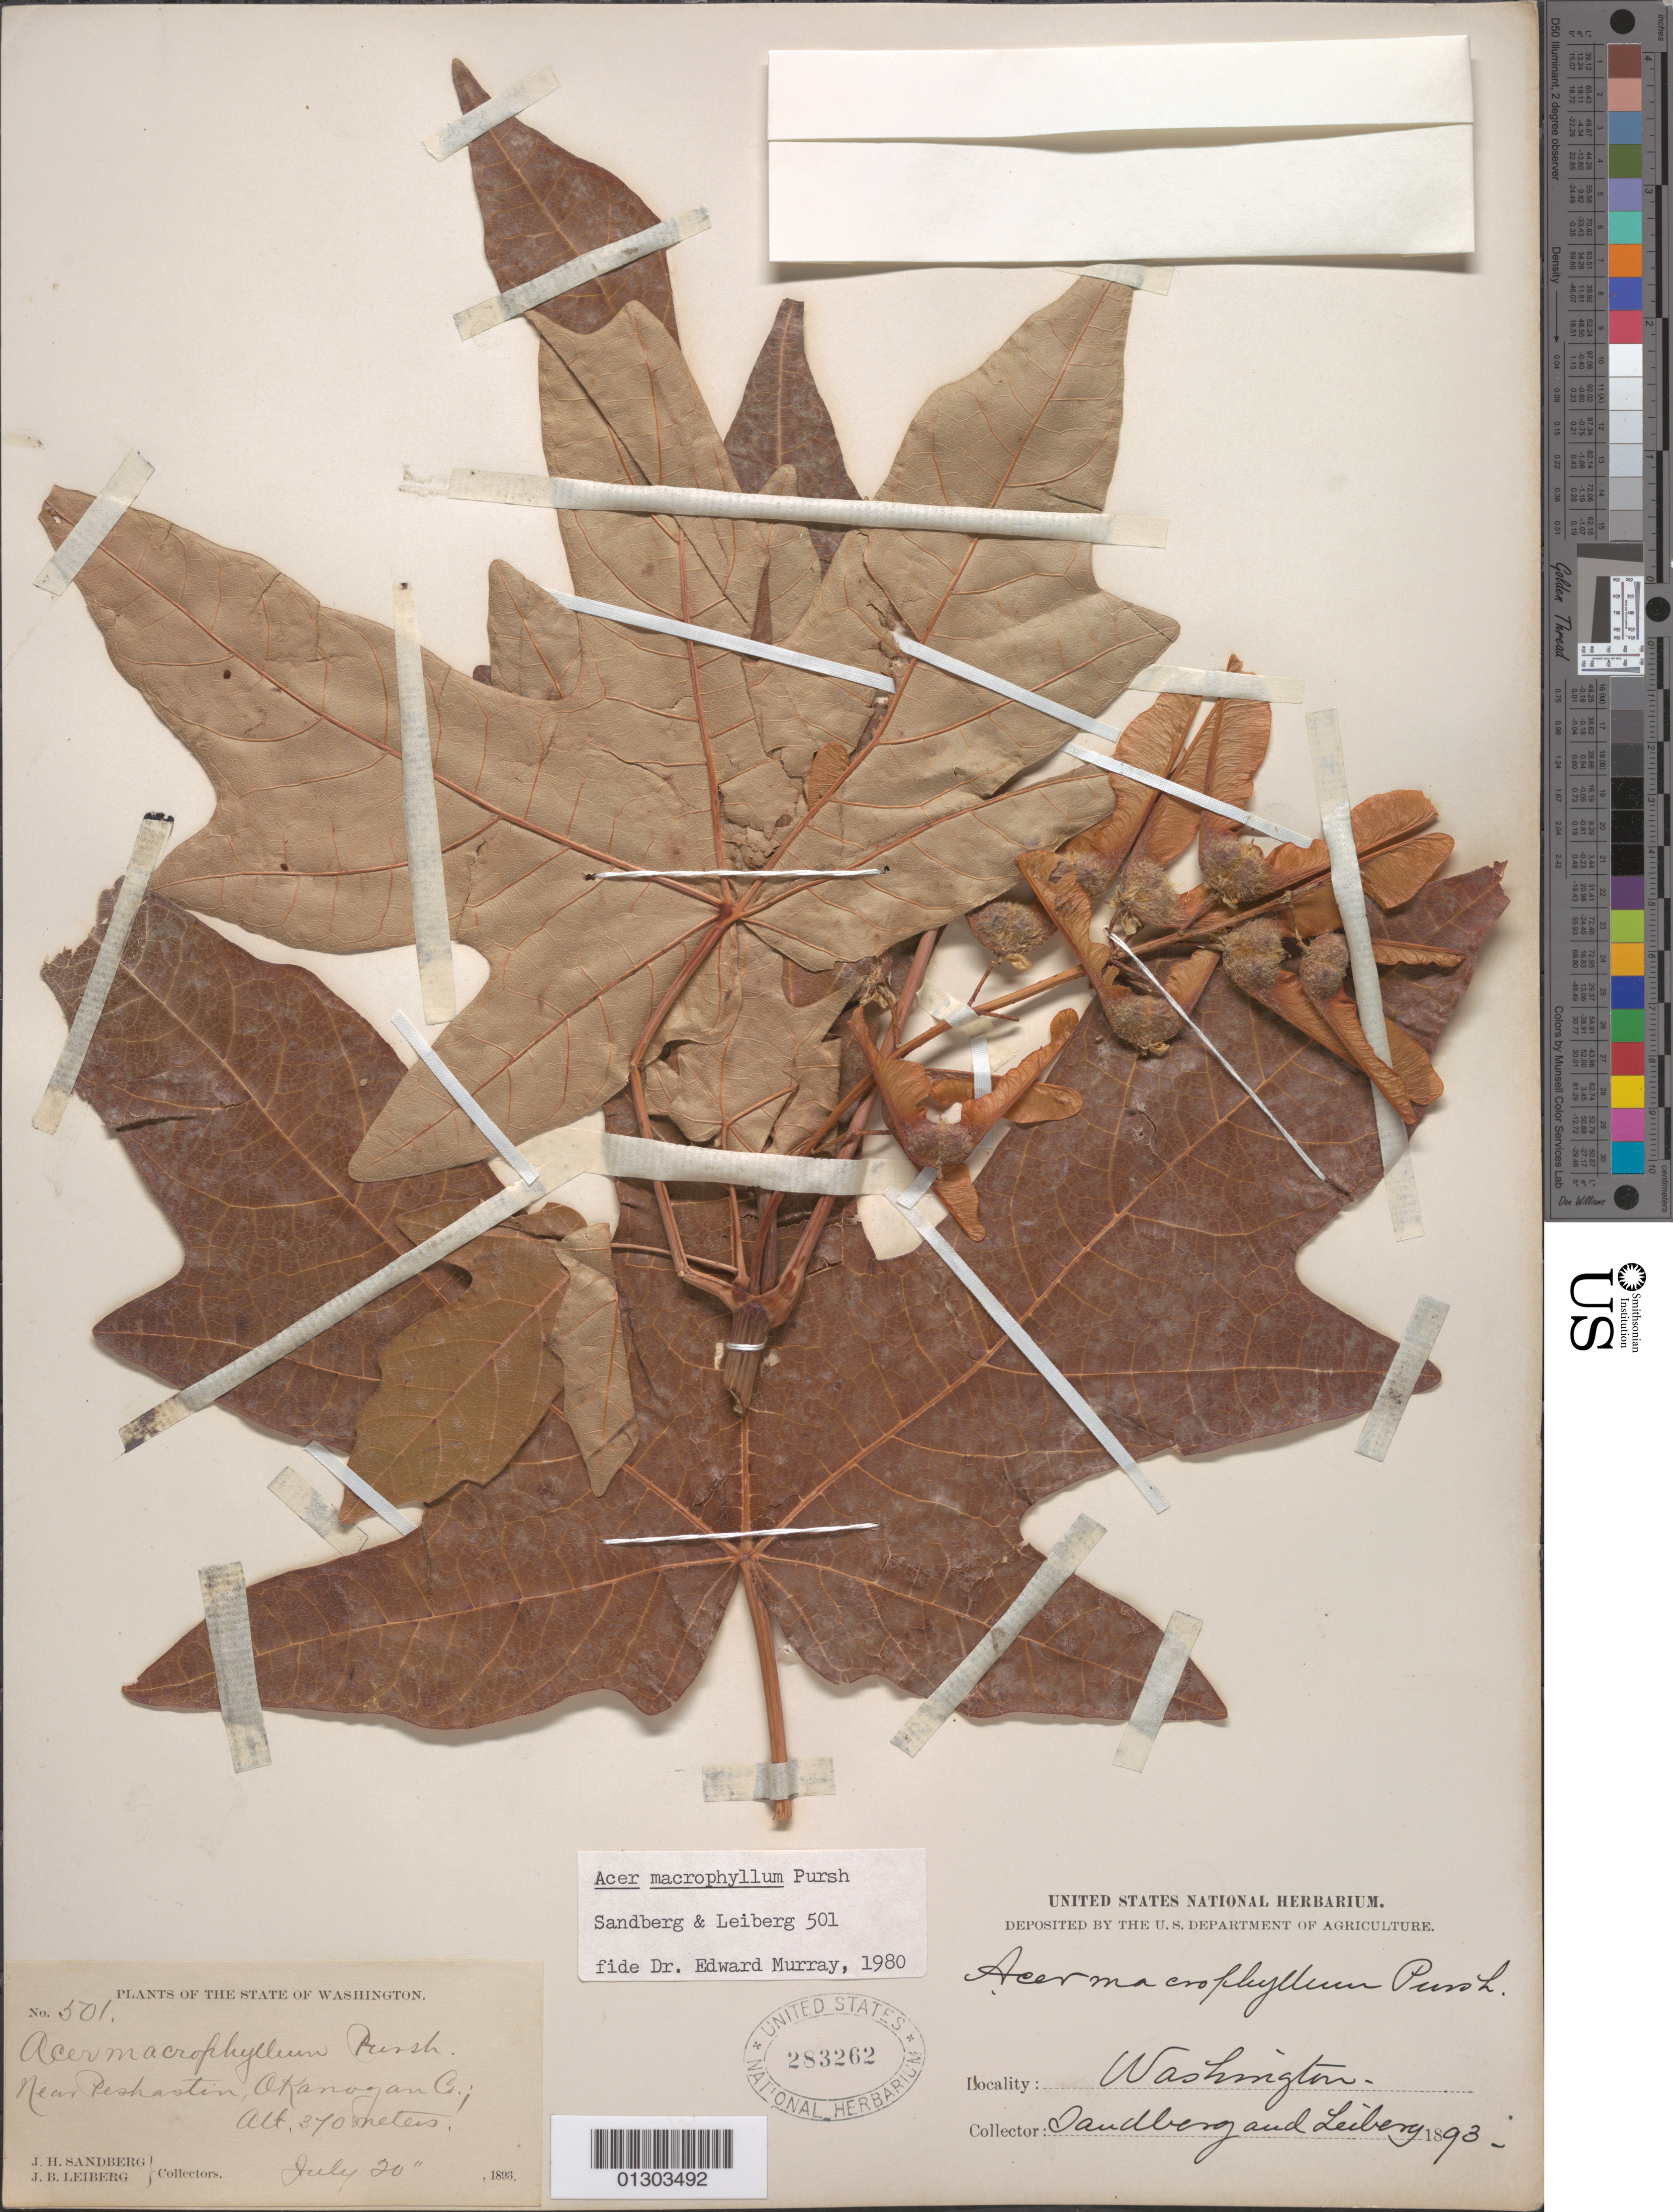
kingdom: Plantae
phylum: Tracheophyta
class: Magnoliopsida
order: Sapindales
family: Sapindaceae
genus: Acer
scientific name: Acer macrophyllum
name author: Pursh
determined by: Murray, Edward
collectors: J. H. Sandberg & J. B. Leiberg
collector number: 501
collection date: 1893-07-20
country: United States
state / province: Washington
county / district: Okanogan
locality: Okanogan County, near Peshastin.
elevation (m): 370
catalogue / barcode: US 283262